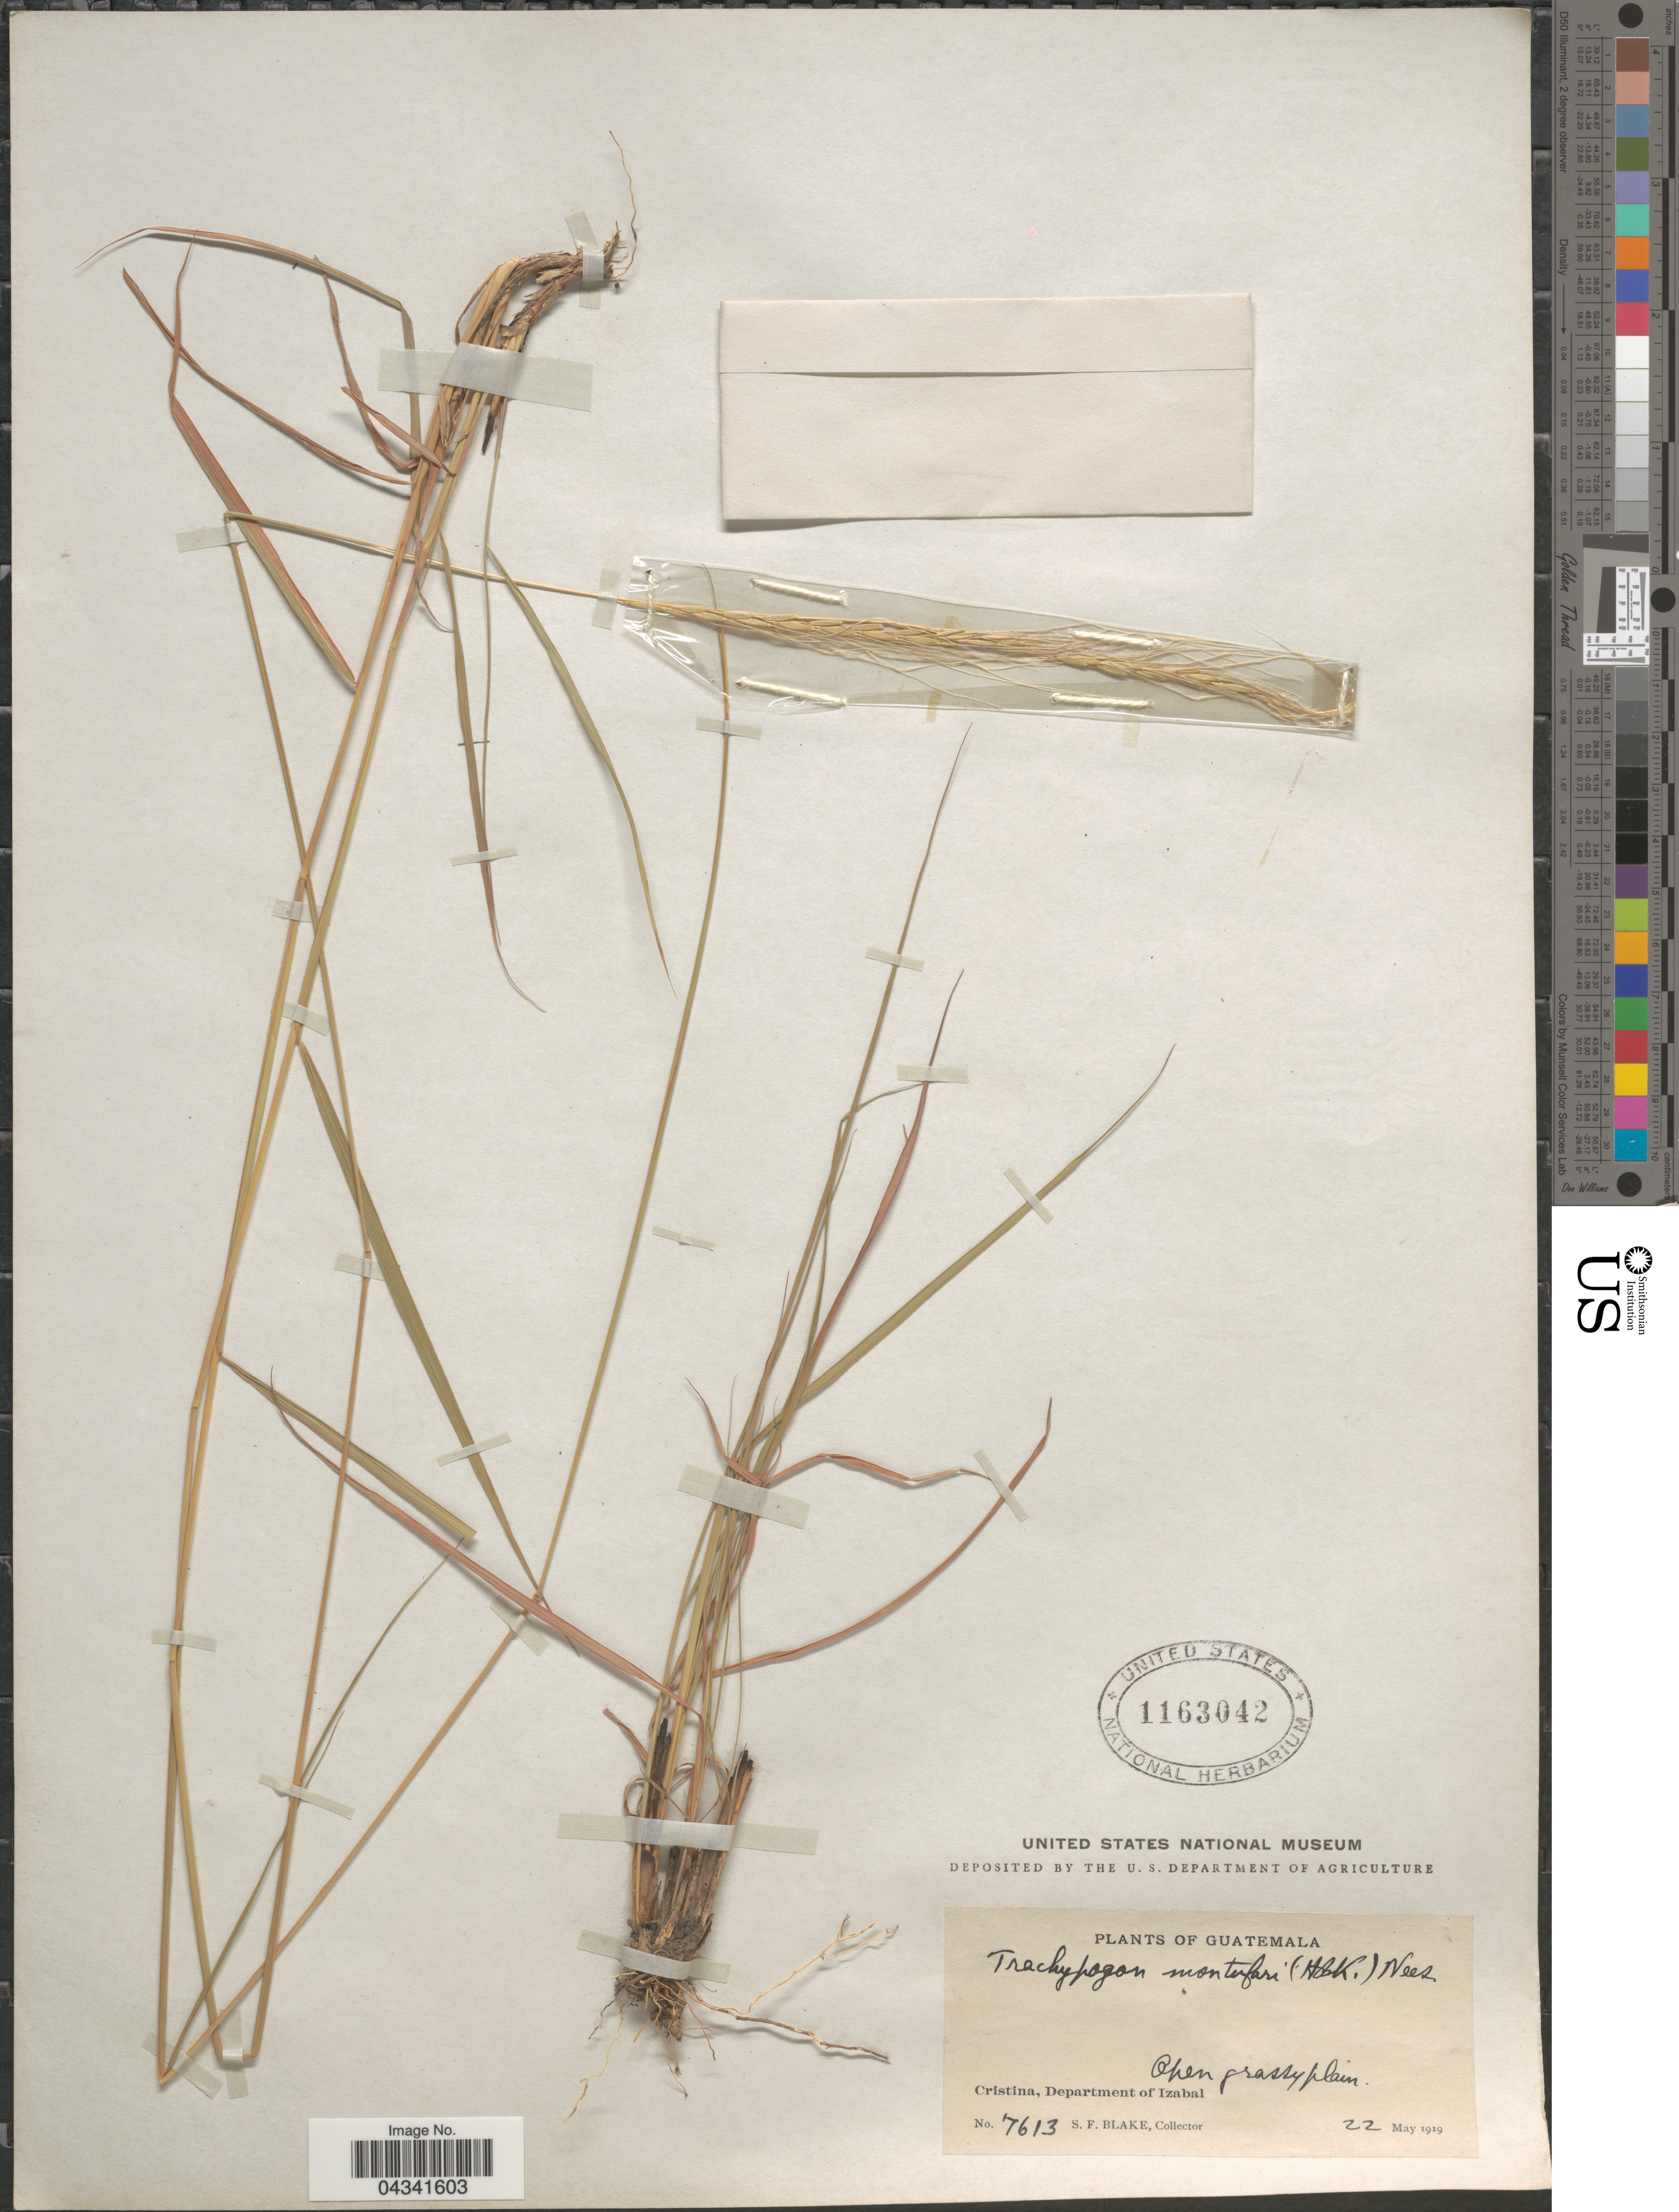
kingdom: Plantae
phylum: Tracheophyta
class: Liliopsida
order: Poales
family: Poaceae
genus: Trachypogon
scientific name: Trachypogon spicatus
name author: (L. f.) Kuntze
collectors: S. Blake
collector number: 7613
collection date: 1919-05-22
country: Guatemala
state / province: Izabal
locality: Cristina, Department of Izabal.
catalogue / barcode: US 1163042